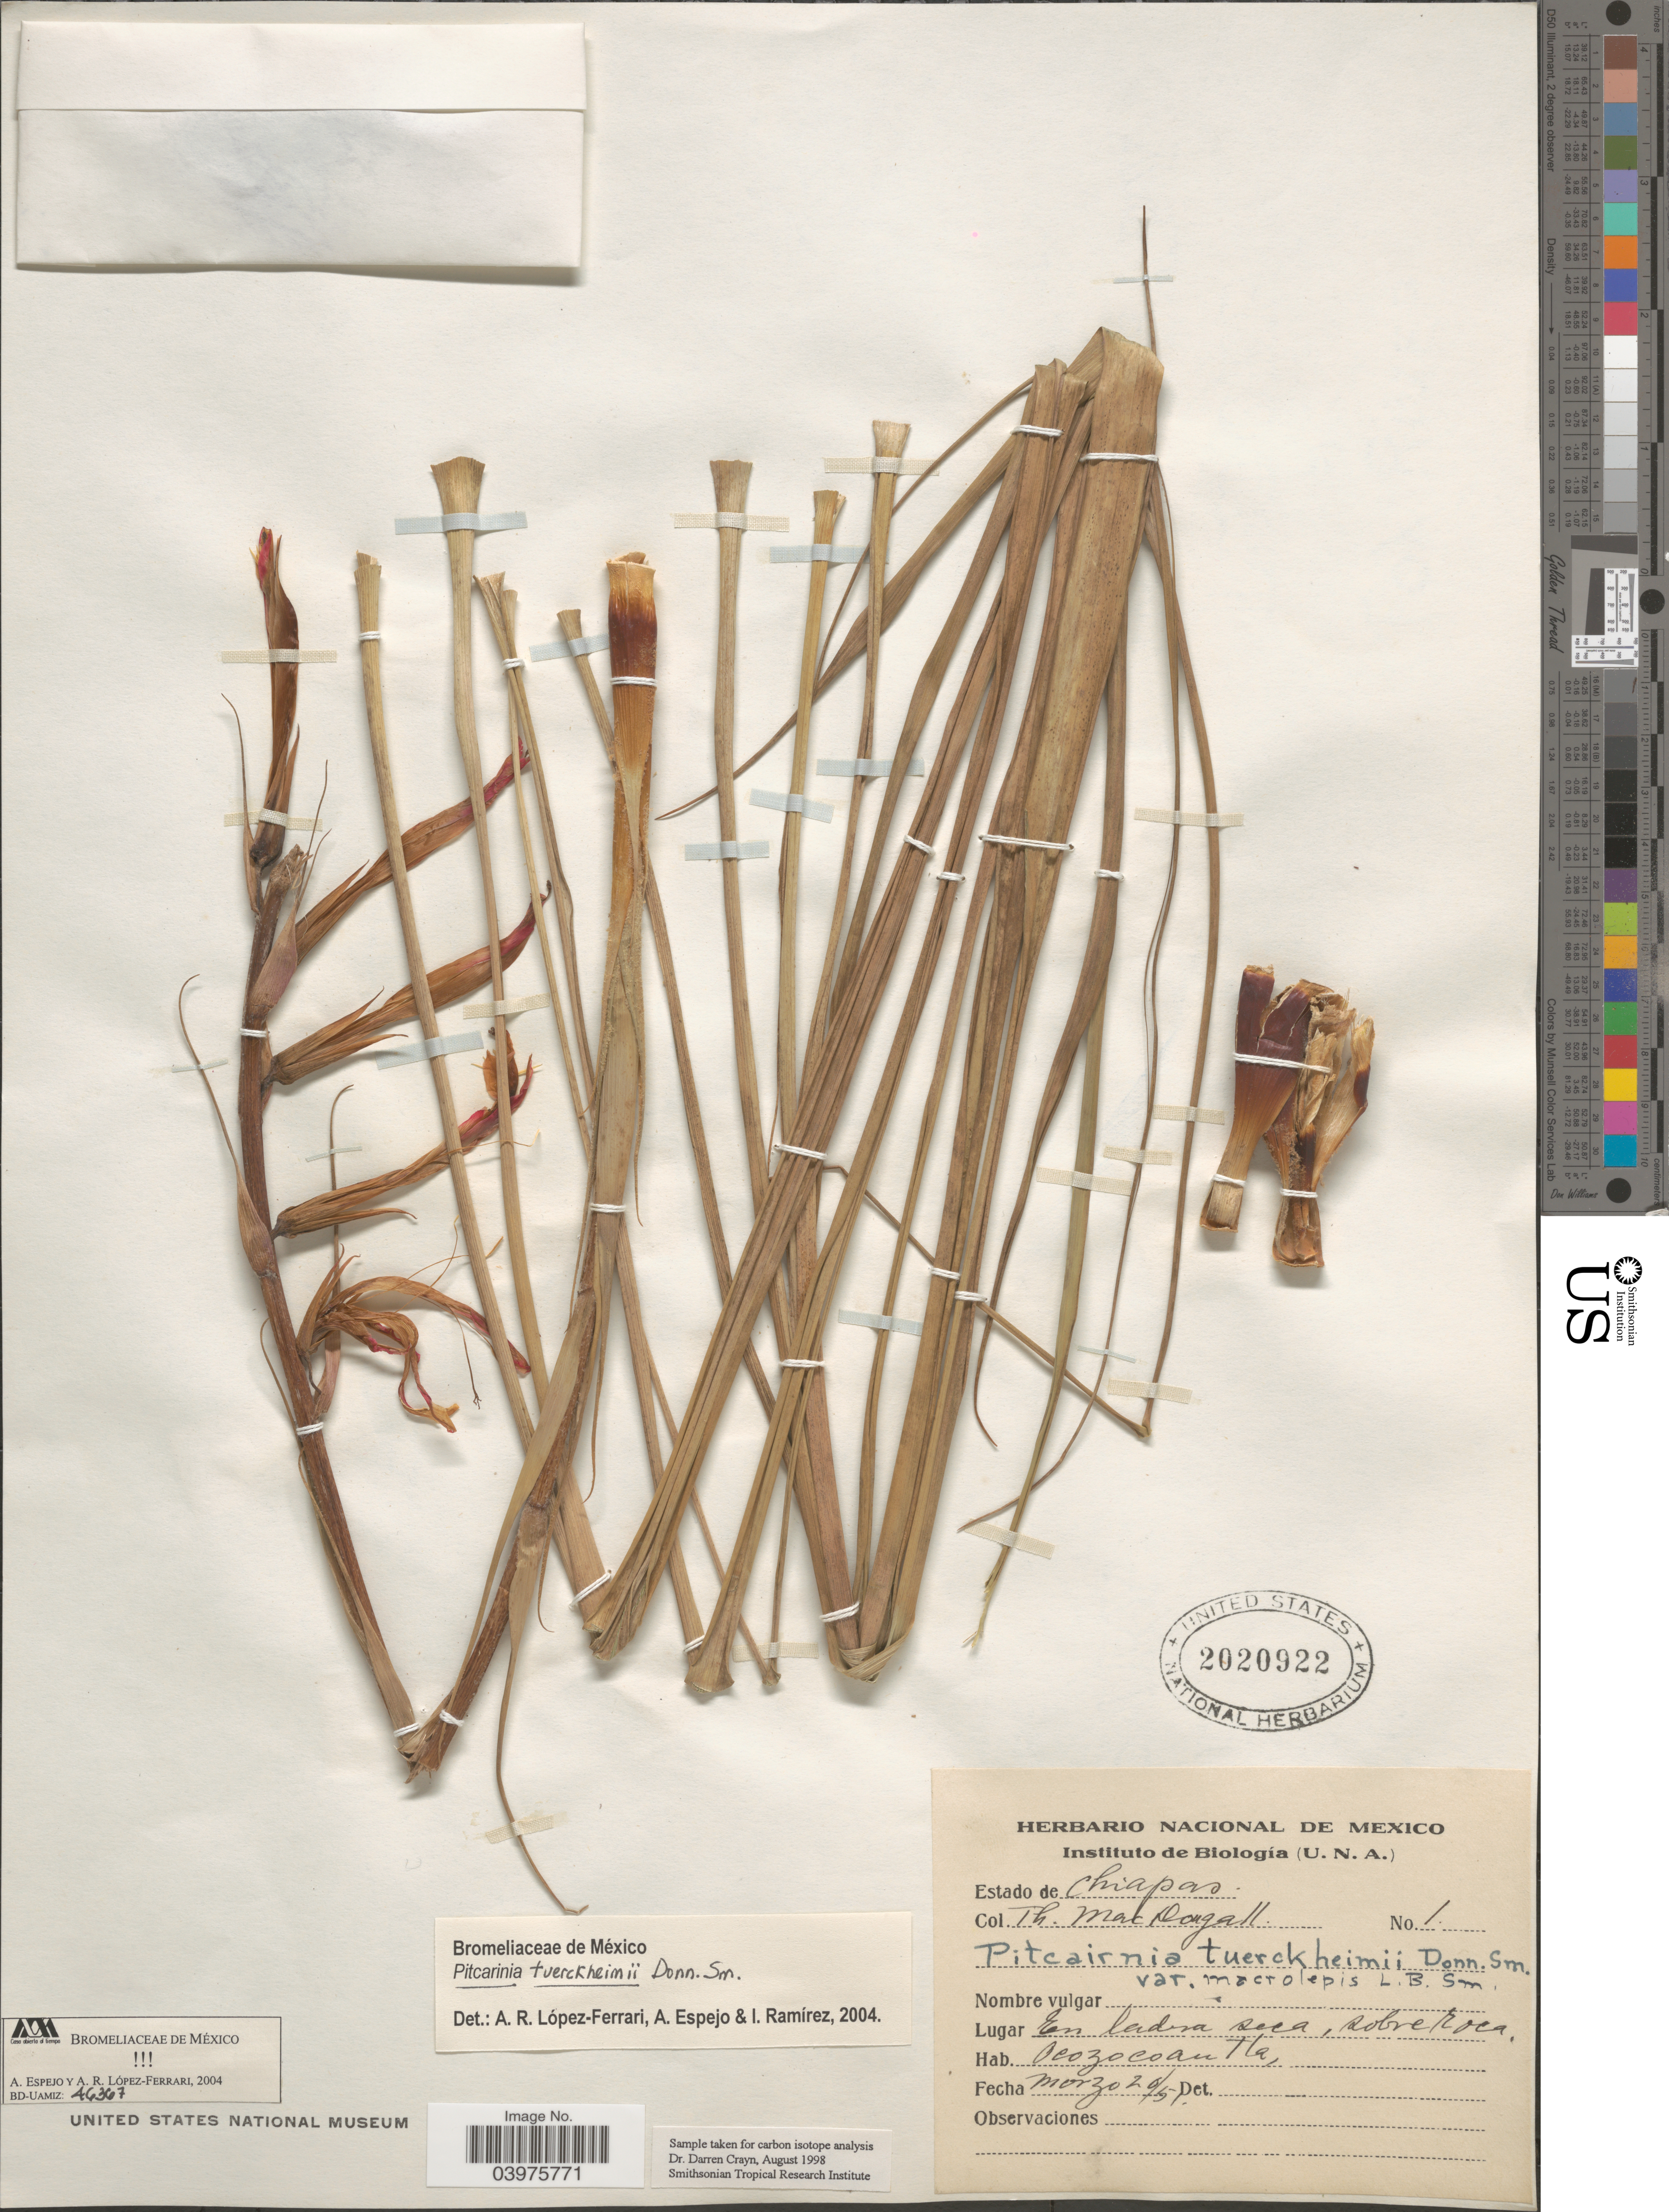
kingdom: Plantae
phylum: Tracheophyta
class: Liliopsida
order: Poales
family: Bromeliaceae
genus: Pitcairnia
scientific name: Pitcairnia tuerckheimii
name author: Donn. Sm.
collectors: T. B. MacDougall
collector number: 1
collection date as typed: Transcribed d/m/y: 20/3/51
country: Mexico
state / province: Chiapas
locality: En ladera seca, sobre Roca. Ocozocoautla.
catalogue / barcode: US 2020922